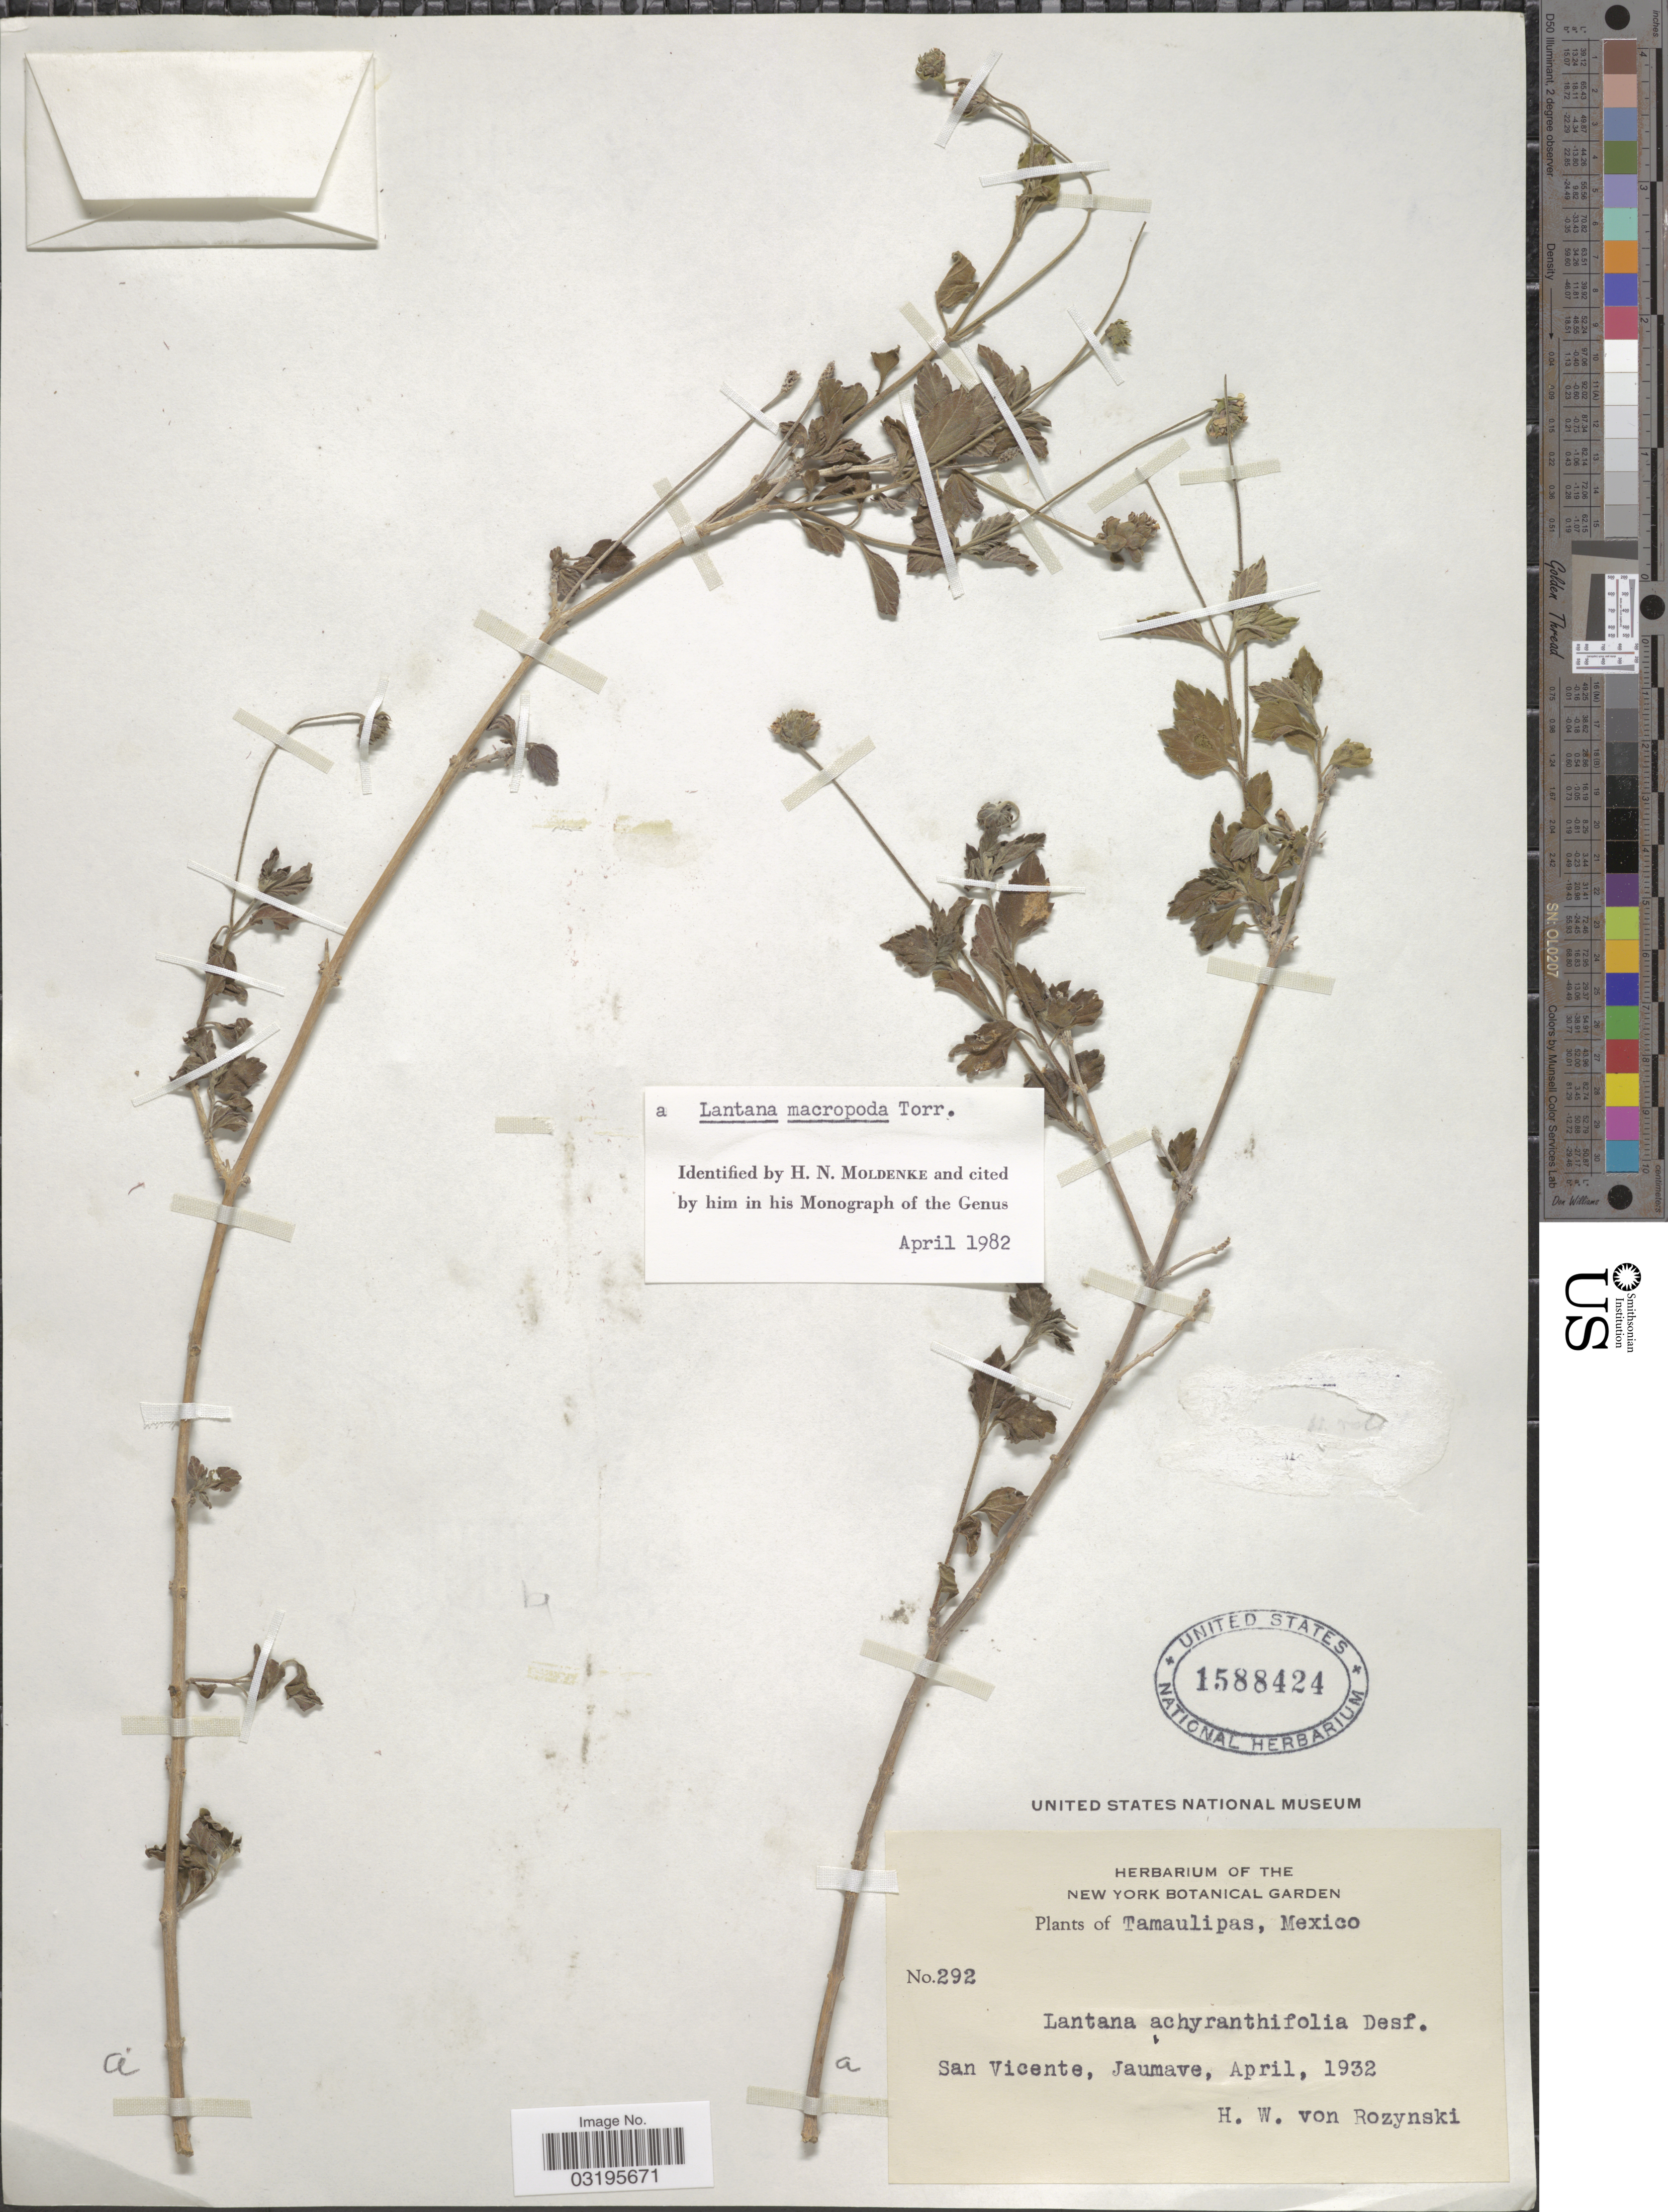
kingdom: Plantae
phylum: Tracheophyta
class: Magnoliopsida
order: Lamiales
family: Verbenaceae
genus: Lantana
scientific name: Lantana macropoda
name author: Torr.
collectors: Rozynski, H. W. von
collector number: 292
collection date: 1932-04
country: Mexico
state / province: Tamaulipas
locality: San Vicente, Jaumave.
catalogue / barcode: US 1588424